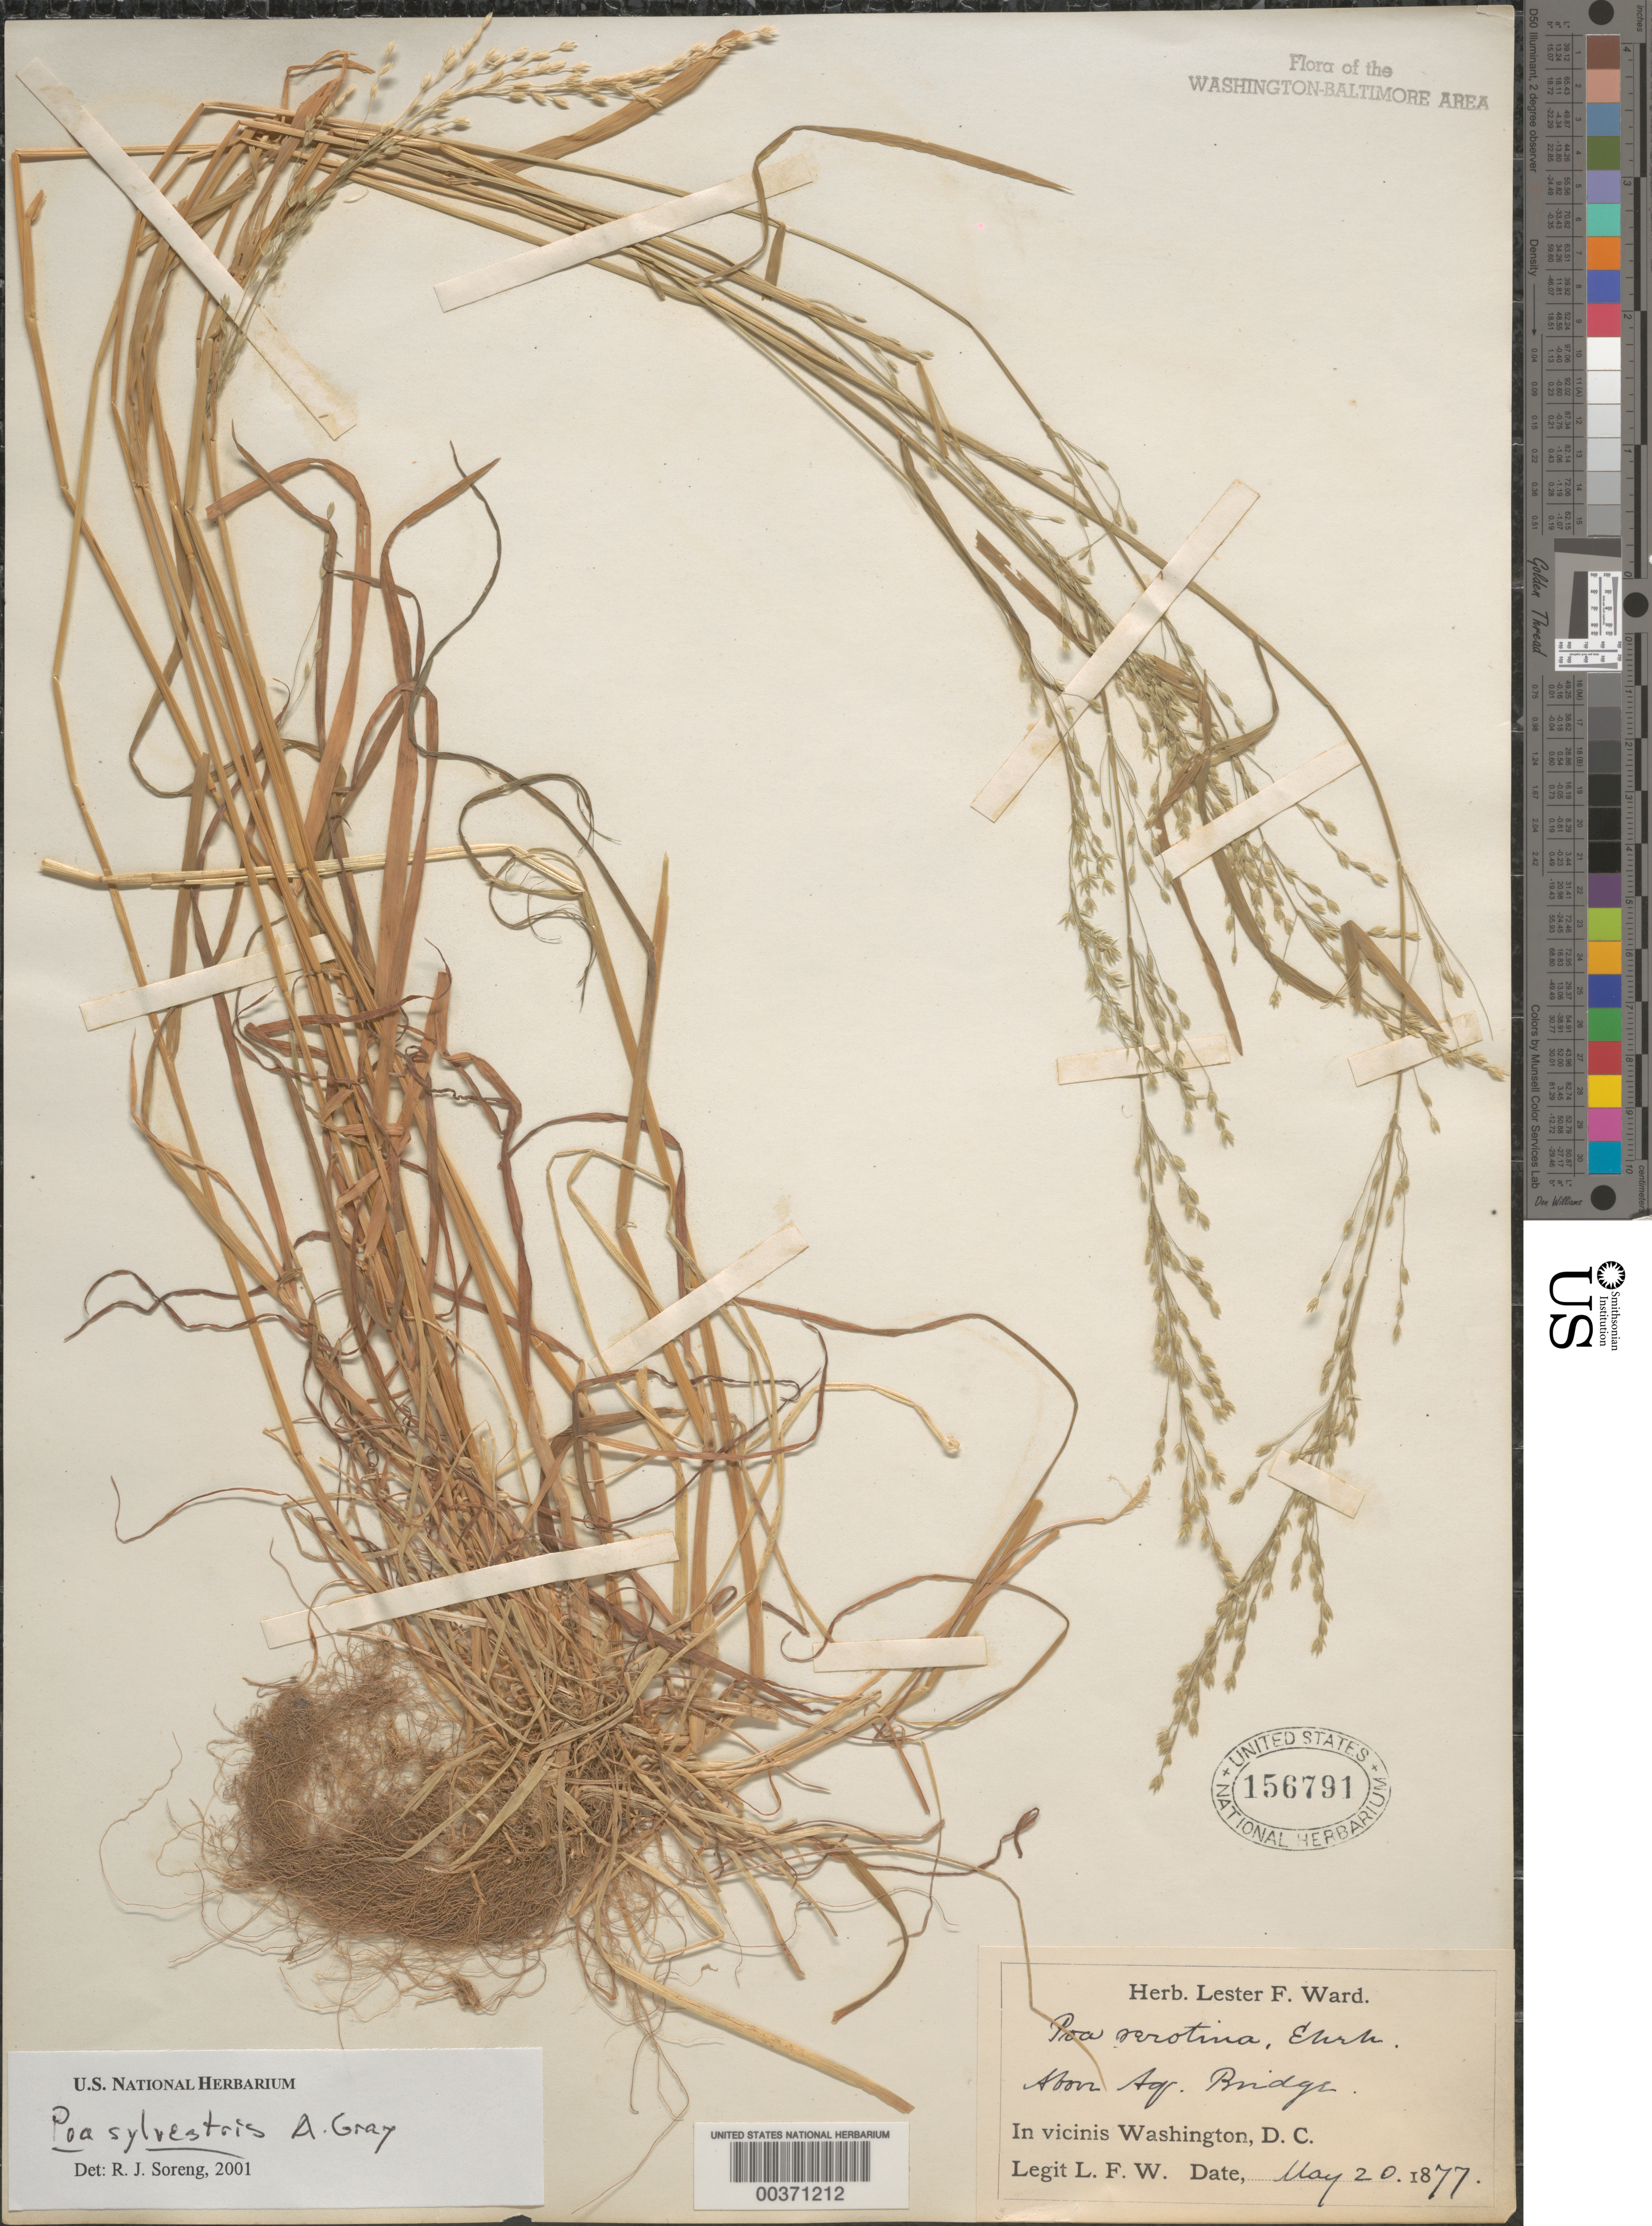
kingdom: Plantae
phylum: Tracheophyta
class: Liliopsida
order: Poales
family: Poaceae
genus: Poa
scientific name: Poa sylvestris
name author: A. Gray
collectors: L. F. Ward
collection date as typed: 20 May 1877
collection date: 1877-05-20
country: United States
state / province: Virginia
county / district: Fairfax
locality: Above Aqueduct Bridge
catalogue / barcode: US 156791